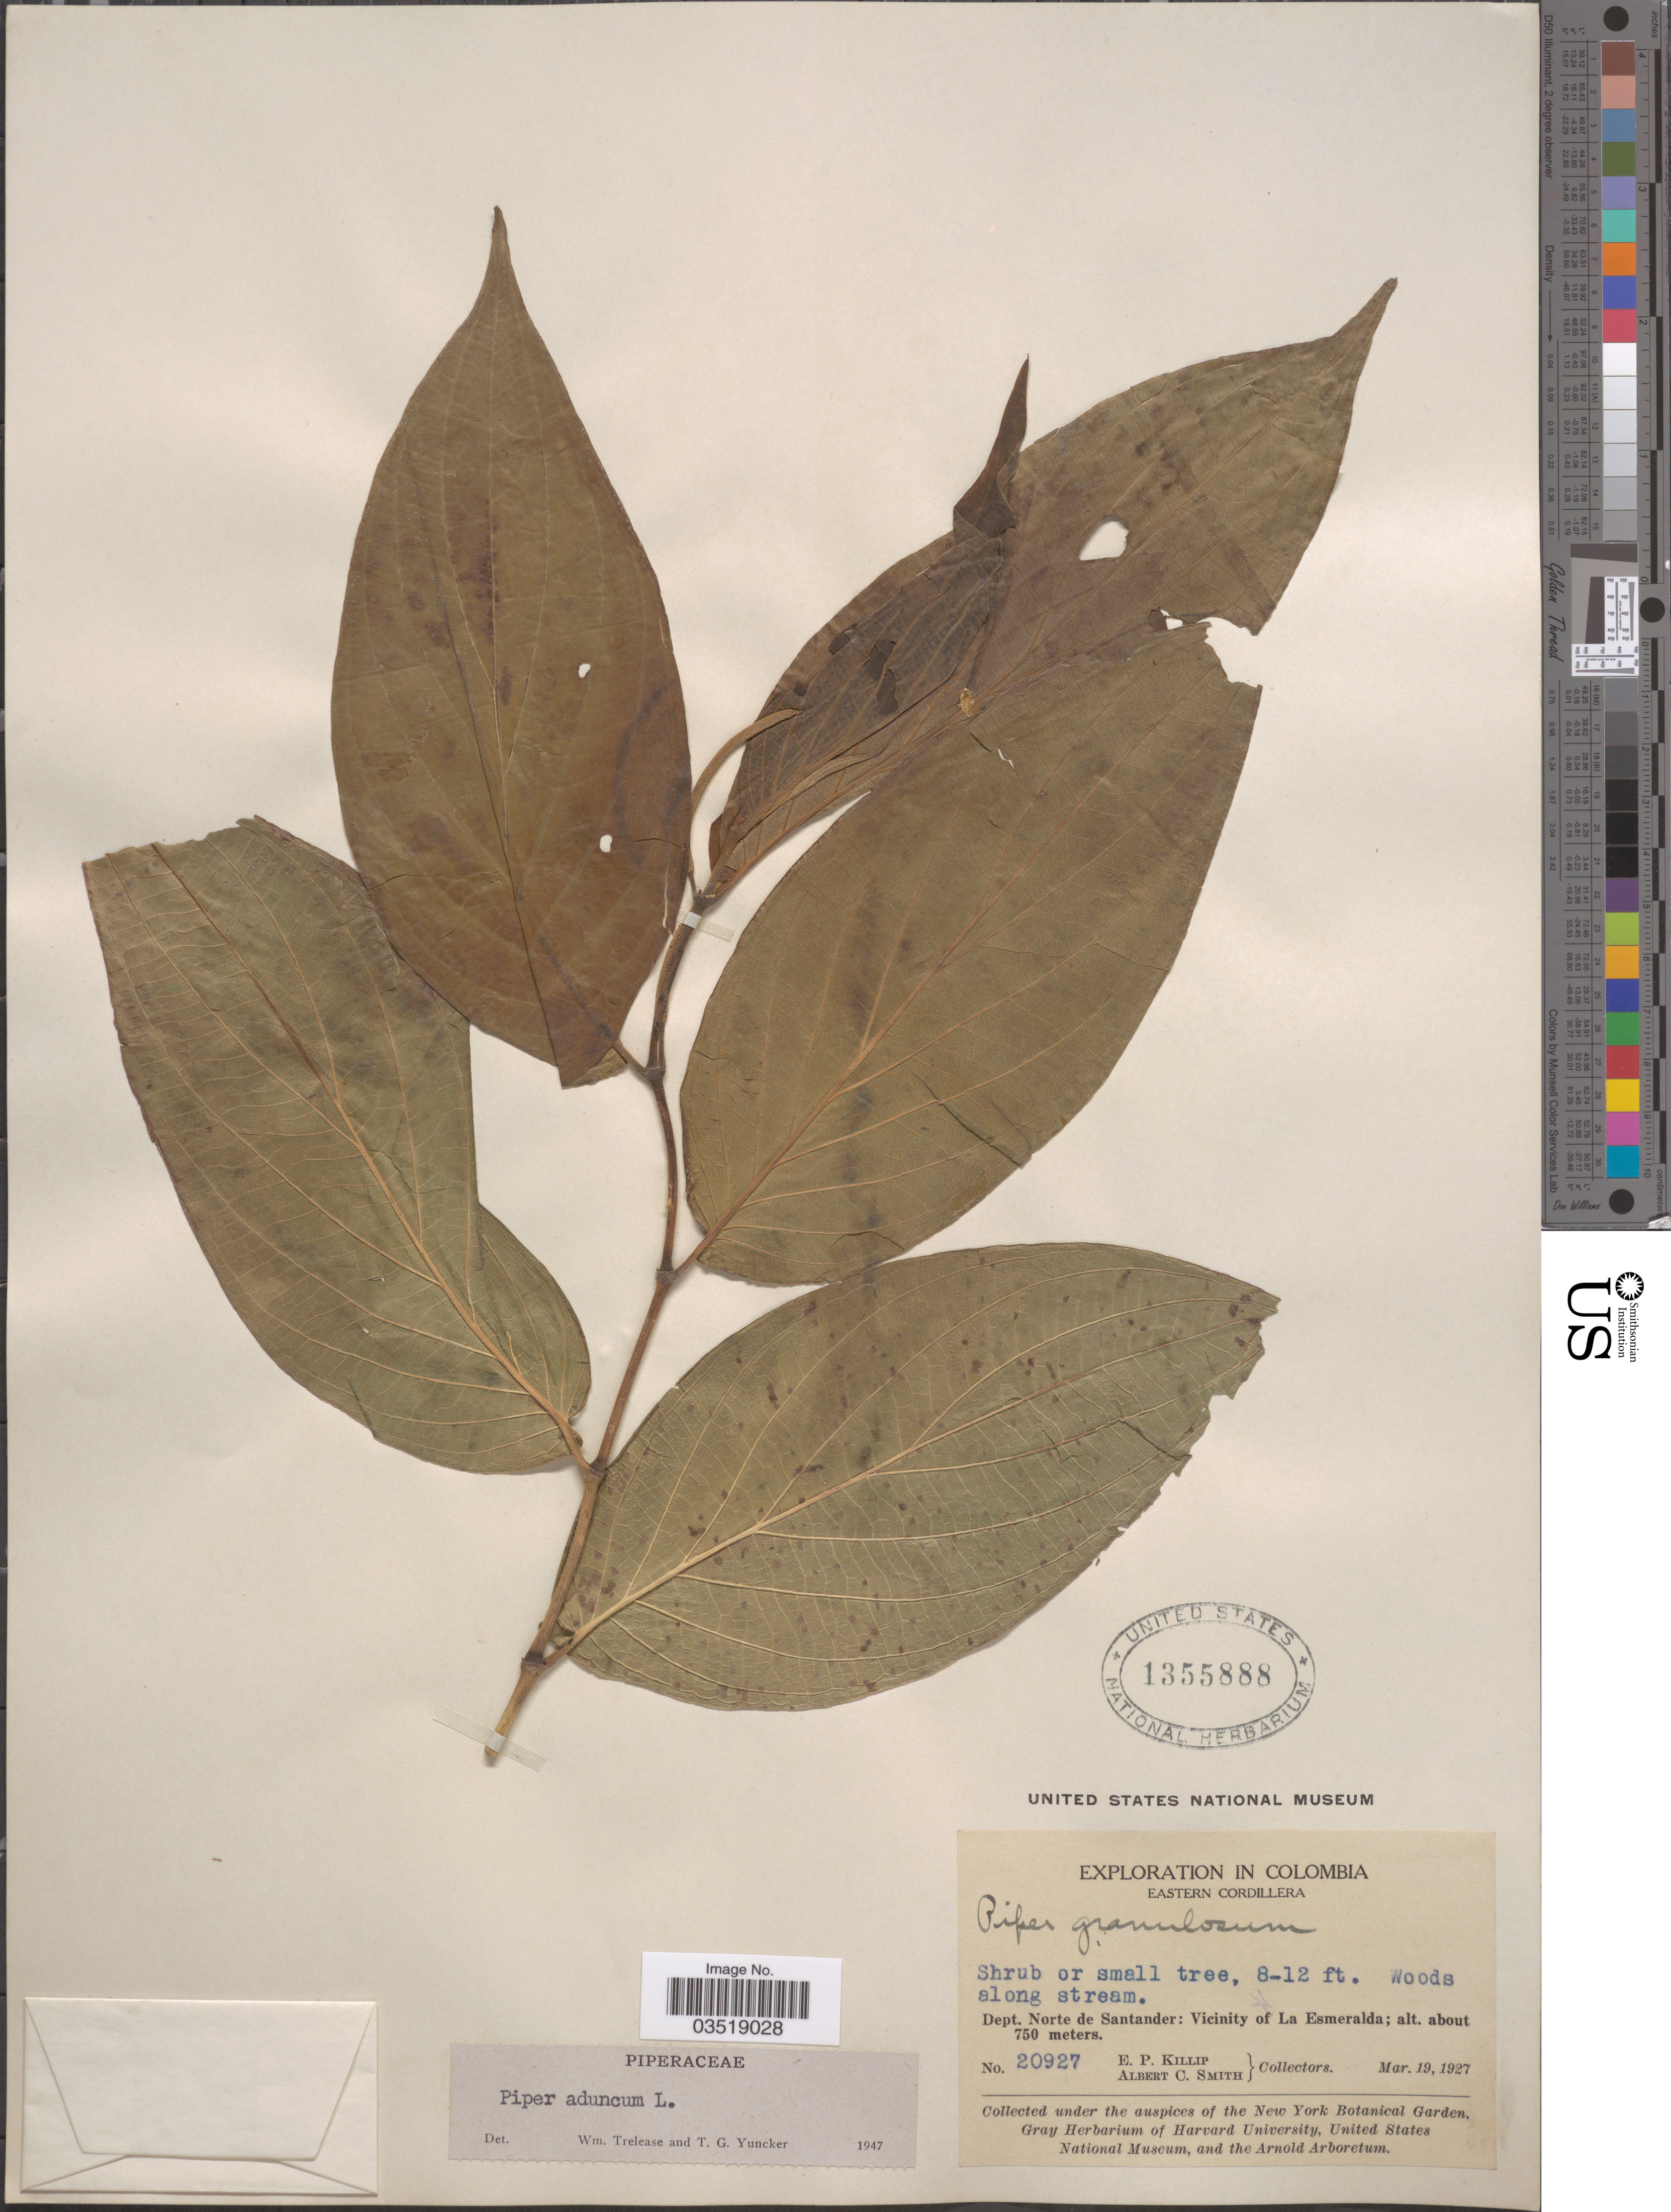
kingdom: Plantae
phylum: Tracheophyta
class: Magnoliopsida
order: Piperales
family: Piperaceae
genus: Piper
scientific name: Piper aduncum var. aduncum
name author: L.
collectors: E. P. Killip & A. C. Smith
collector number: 20927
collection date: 1927-03-19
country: Colombia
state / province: Norte de Santander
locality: Eastern Cordillera. Dept. Norte de Santander: Vicinity of La Esmeralda.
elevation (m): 750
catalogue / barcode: US 1355888